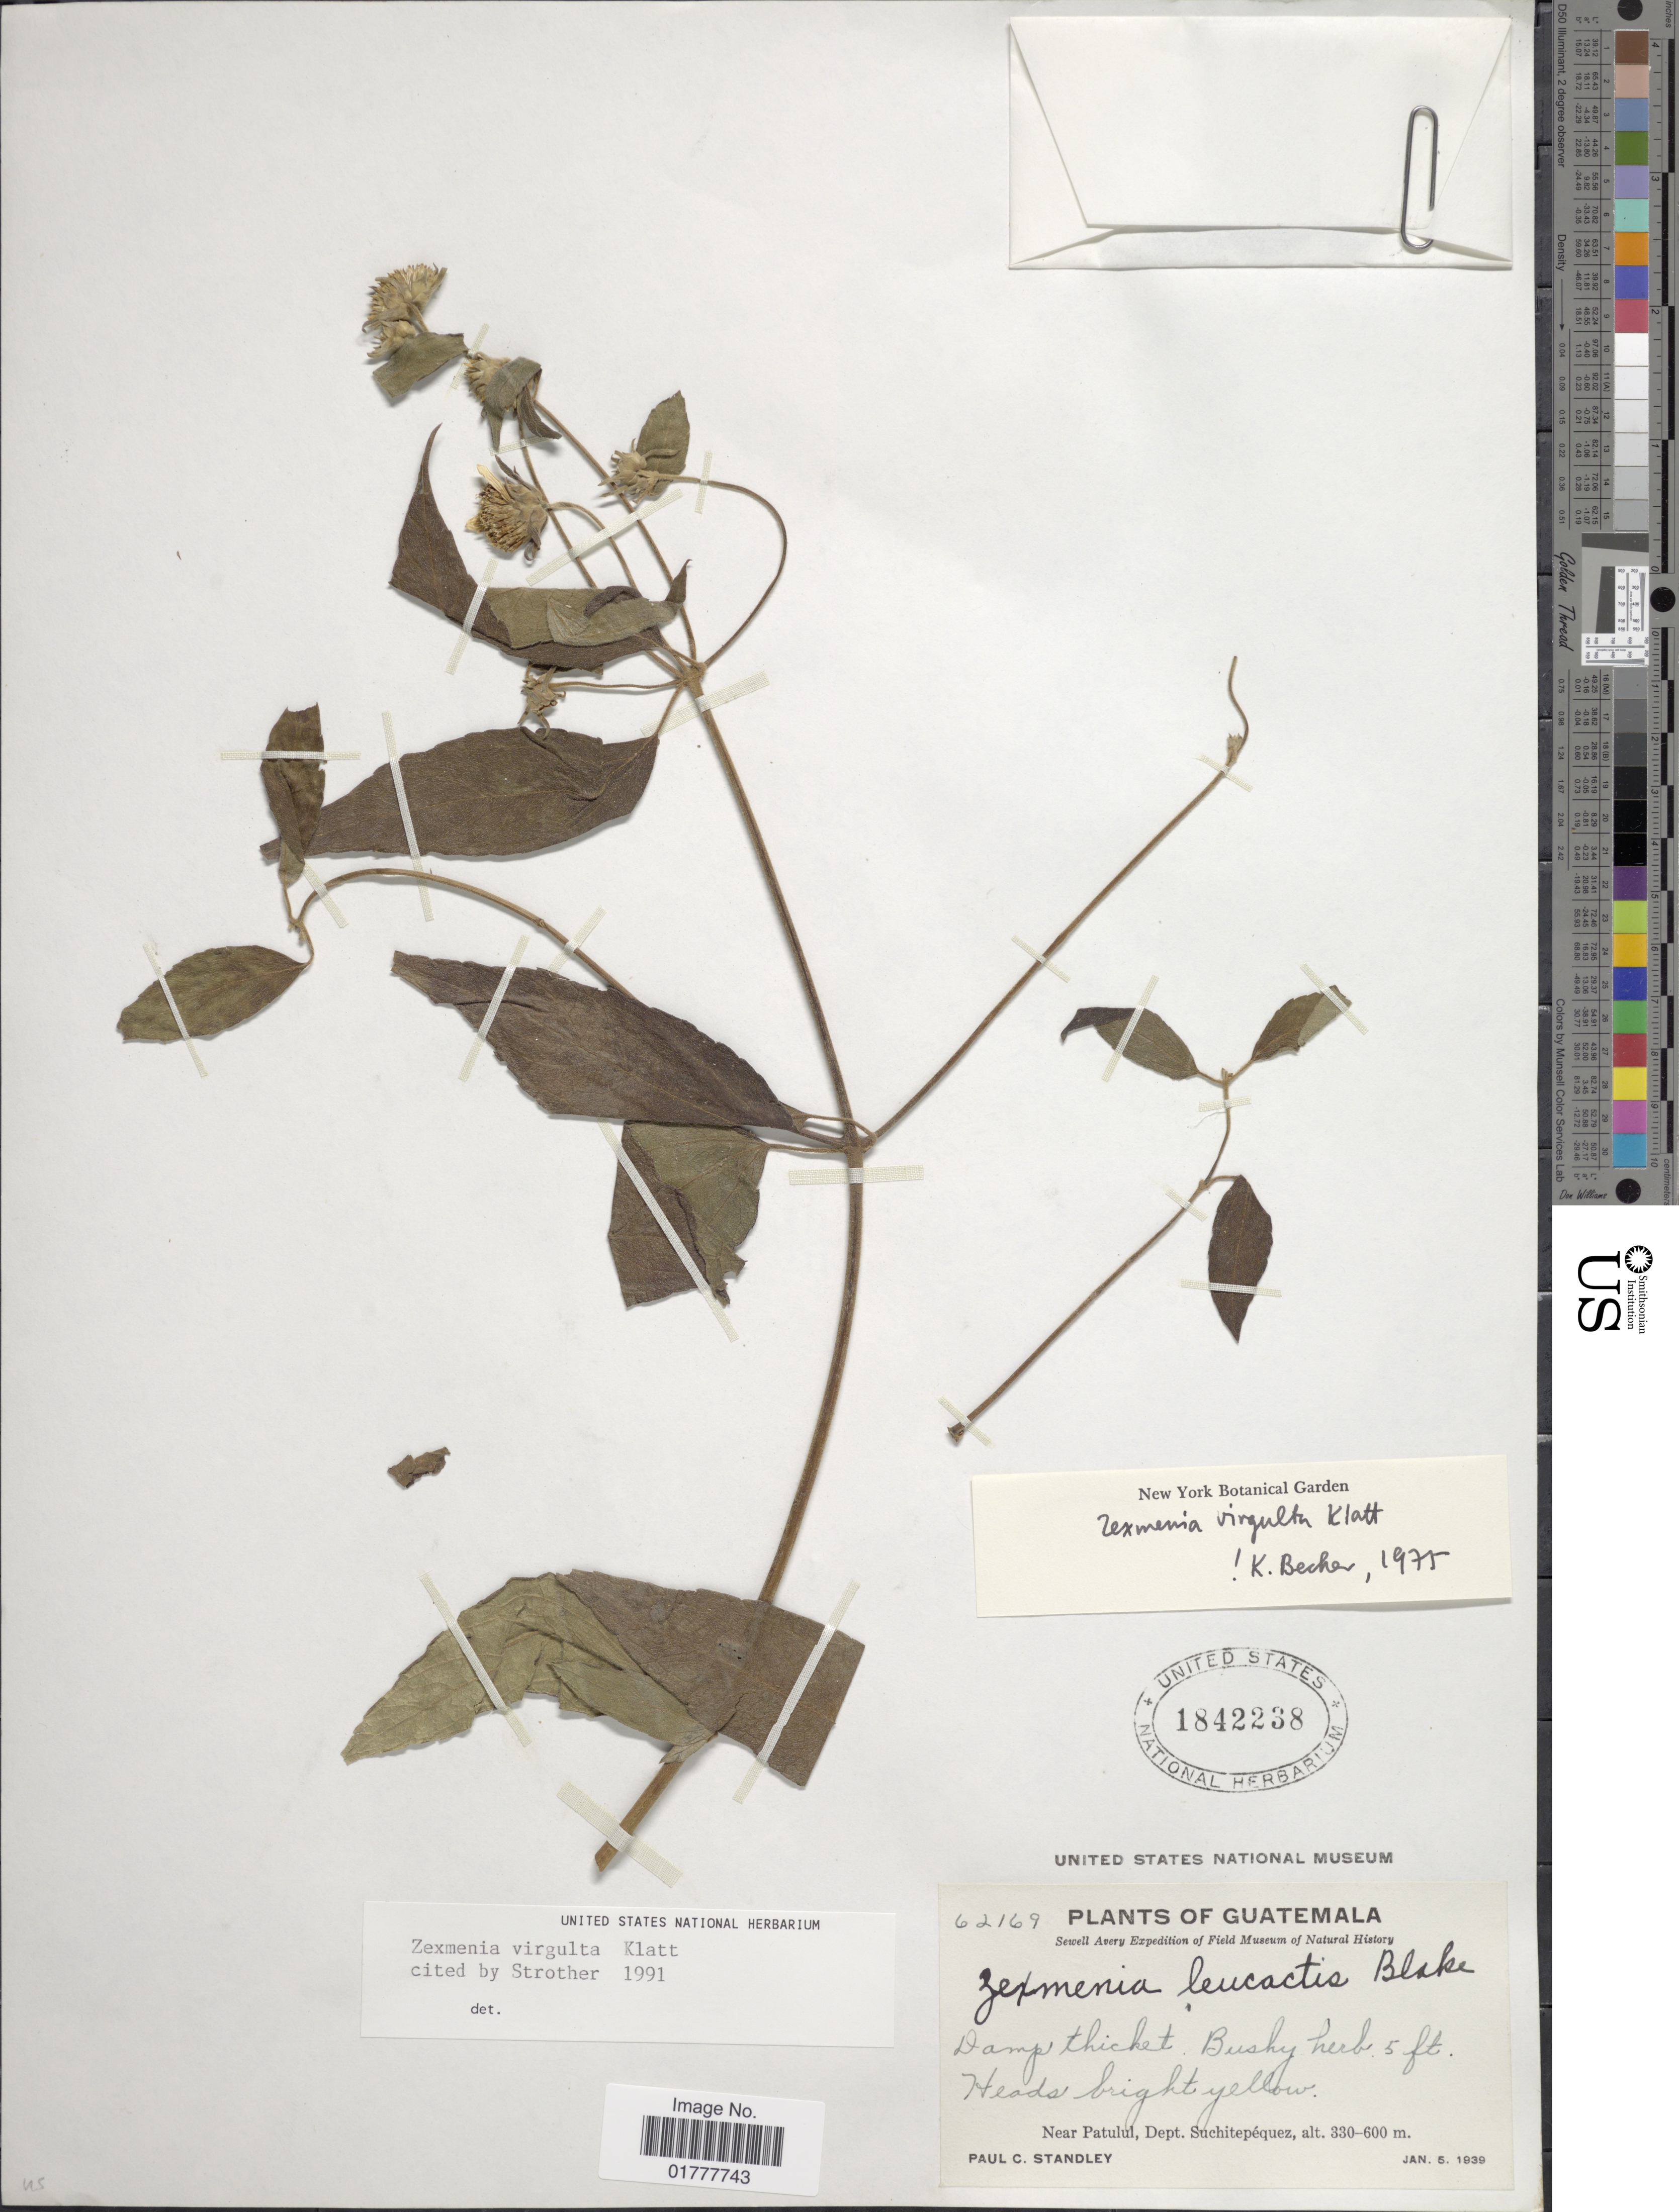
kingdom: Plantae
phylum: Tracheophyta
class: Magnoliopsida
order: Asterales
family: Asteraceae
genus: Zexmenia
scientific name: Zexmenia virgulta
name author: Klatt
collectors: P. C. Standley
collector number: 62169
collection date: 1939-01-05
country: Guatemala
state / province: Suchitepéquez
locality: Near Patulul, Dept. Suchitepequez.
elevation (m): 330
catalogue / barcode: US 1842238